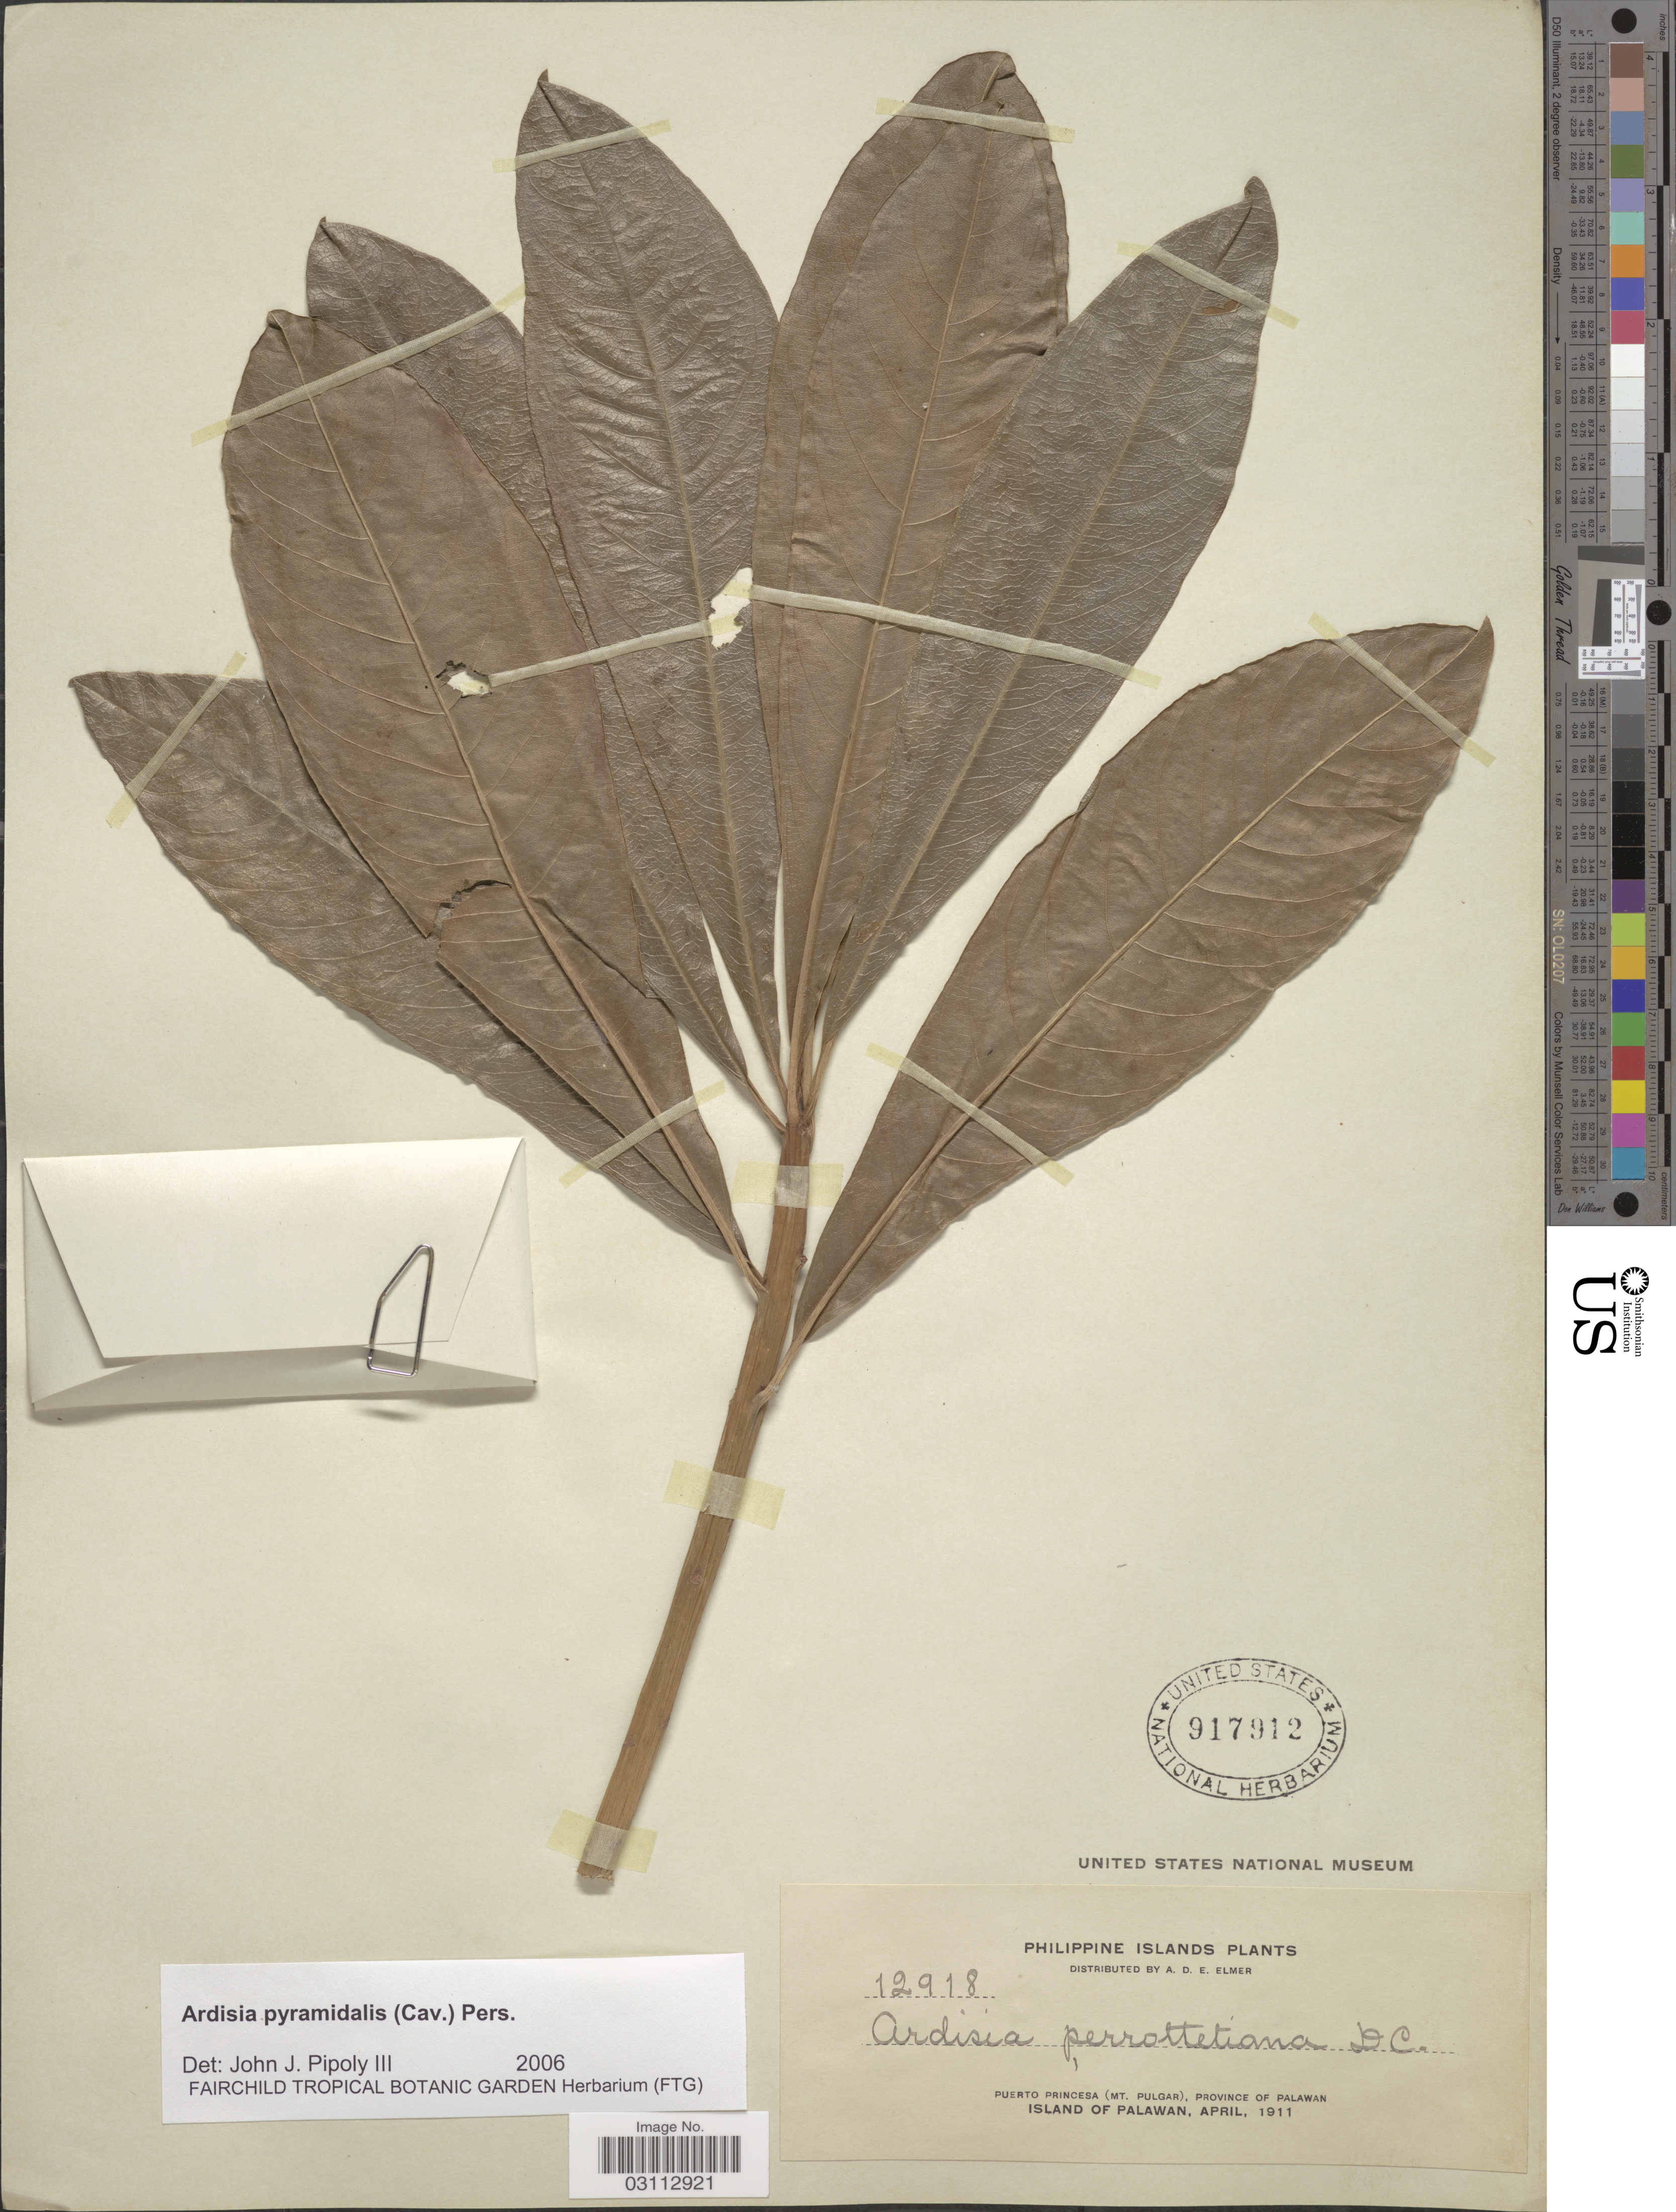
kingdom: Plantae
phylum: Tracheophyta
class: Magnoliopsida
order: Ericales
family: Primulaceae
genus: Ardisia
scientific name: Ardisia pyramidalis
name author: (Cav.) Pers.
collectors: A. D. E. Elmer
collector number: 12918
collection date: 1911-04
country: Philippines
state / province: Mimaropa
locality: Puerto Princesa (Mt. Pulgar), Province of Palawan. Island of Palawan.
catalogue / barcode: US 917912